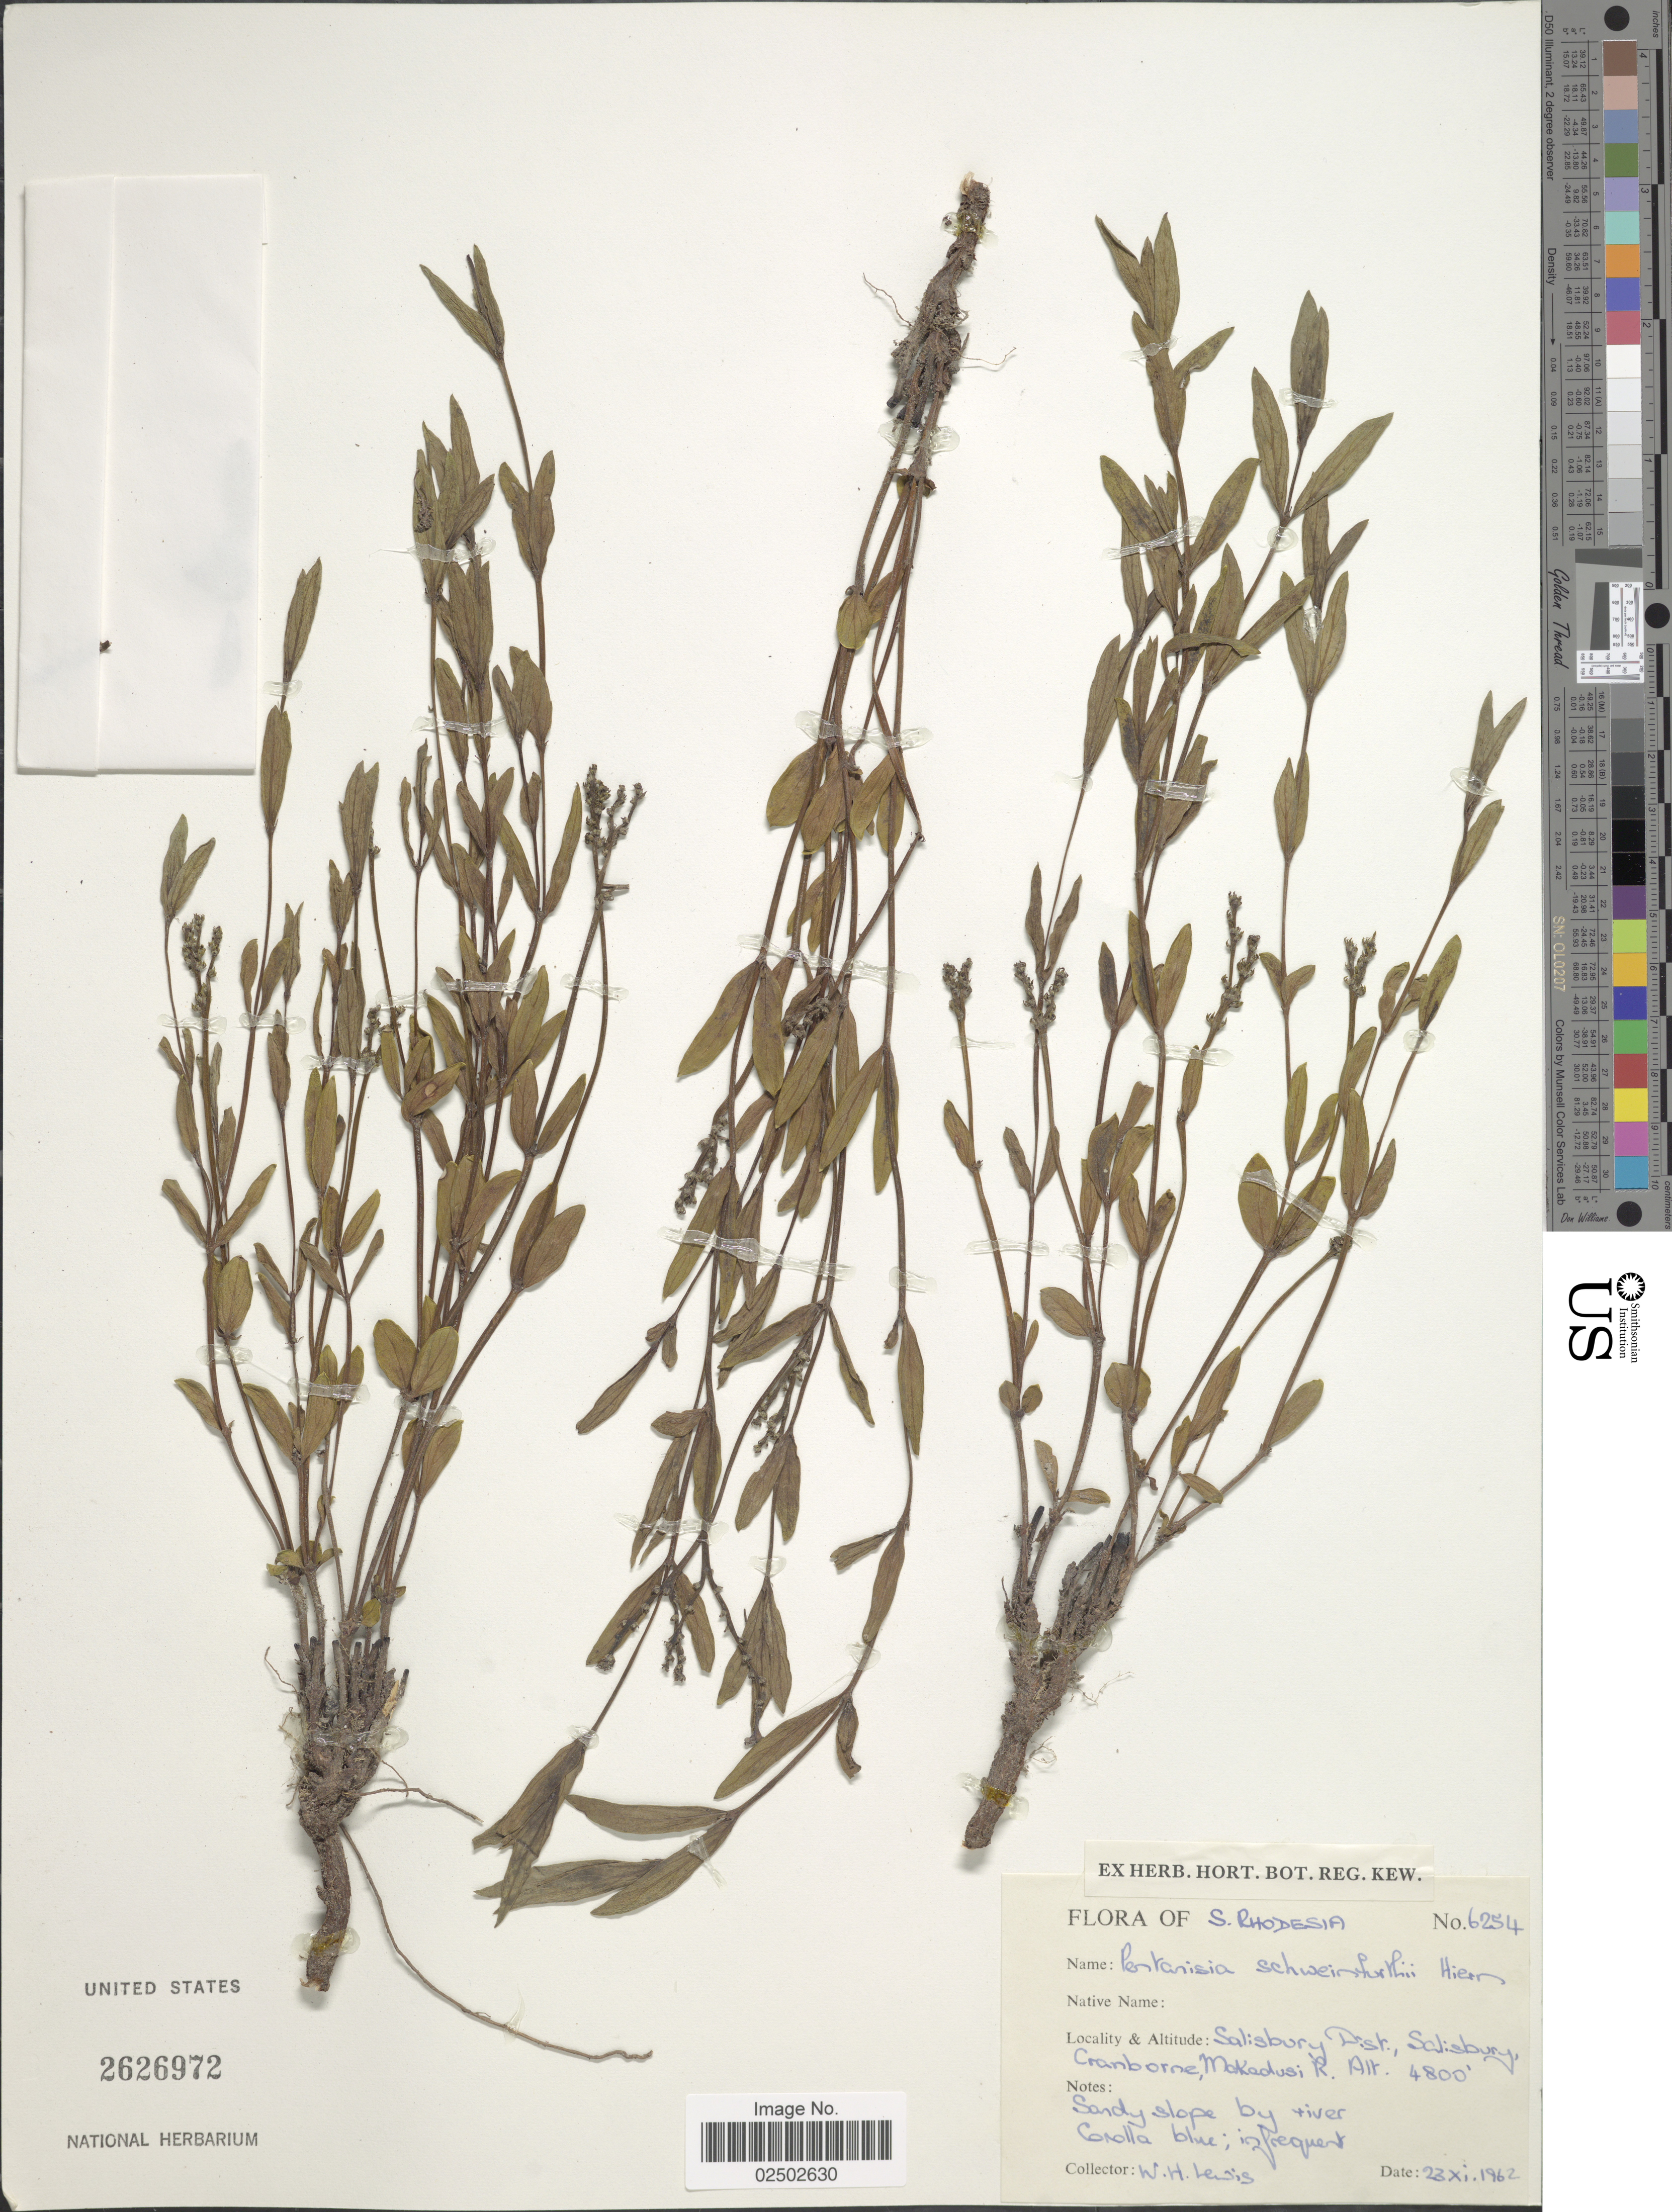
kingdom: Plantae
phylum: Tracheophyta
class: Magnoliopsida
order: Gentianales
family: Rubiaceae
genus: Pentanisia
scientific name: Pentanisia schweinfurthii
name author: Hiern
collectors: W. H. Lewis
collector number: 6254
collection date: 1962-11-23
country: Zimbabwe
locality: Salisbury Distr. Salisbury, McKadusi R.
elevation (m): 1463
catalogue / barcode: US 2626972